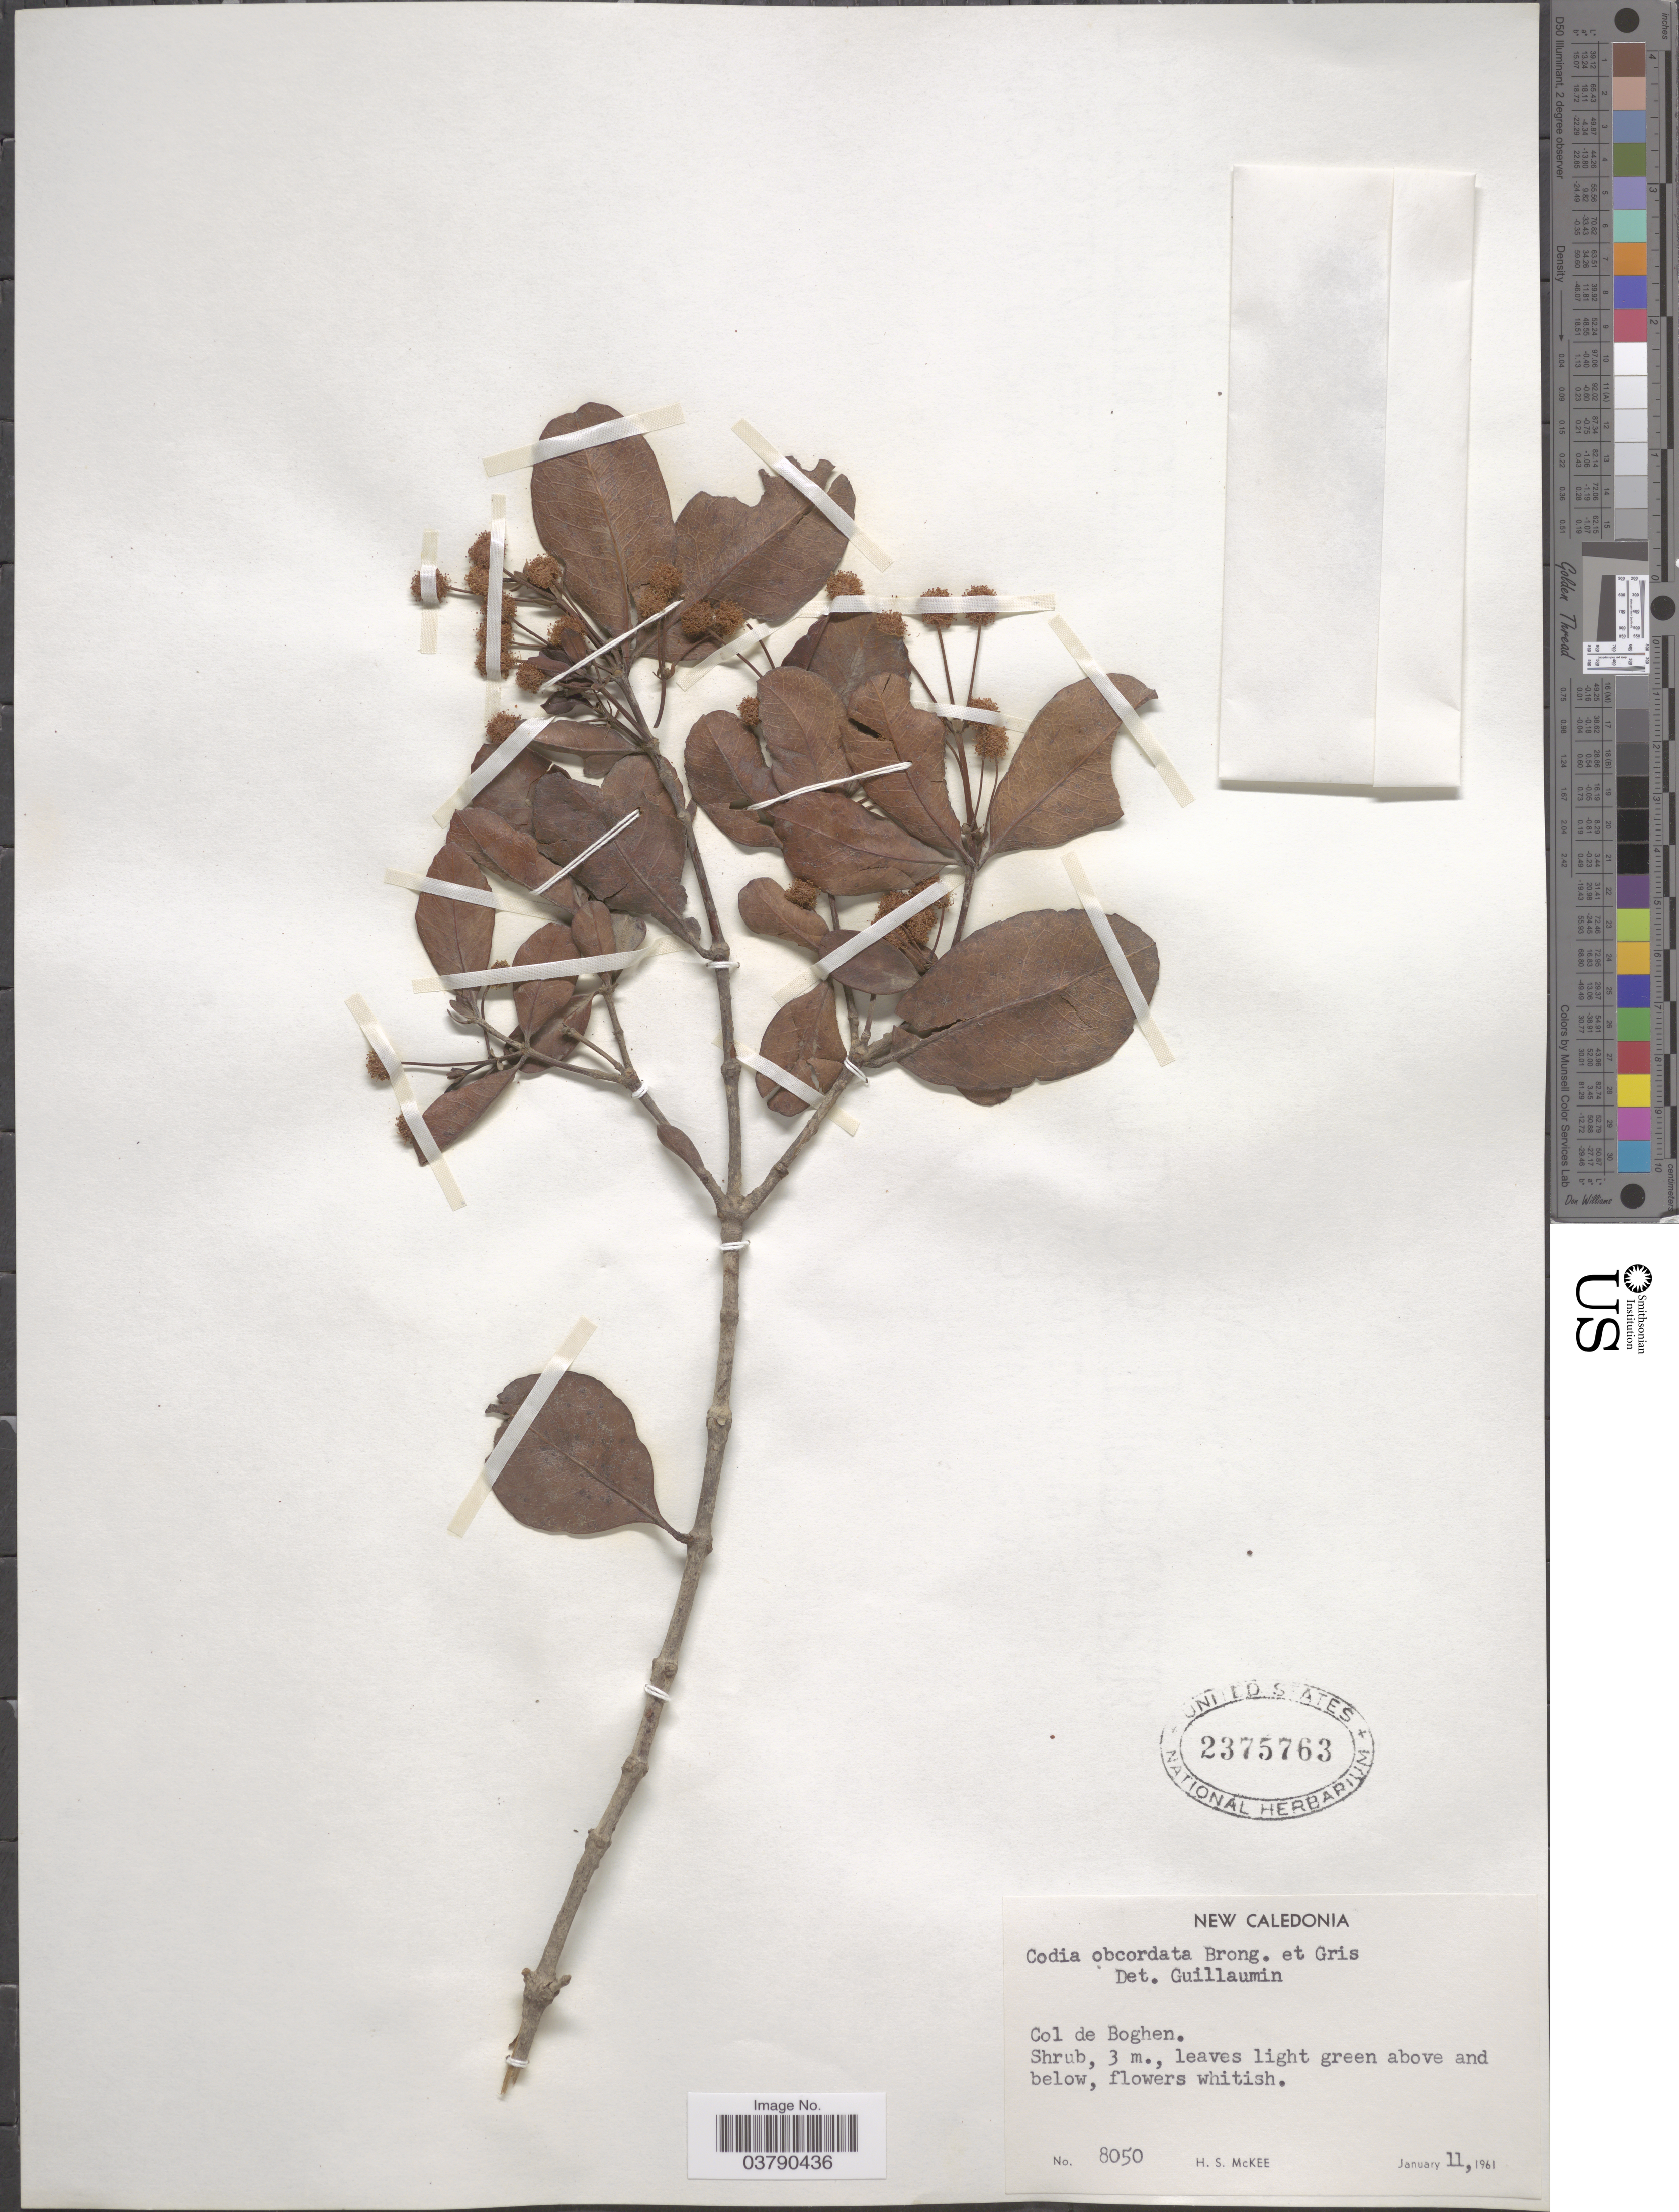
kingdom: Plantae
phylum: Tracheophyta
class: Magnoliopsida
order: Oxalidales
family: Cunoniaceae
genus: Codia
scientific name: Codia obcordata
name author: Brongn. & Gris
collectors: H. S. McKee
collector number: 8050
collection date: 1961-01-11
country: New Caledonia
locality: Col de Boghen.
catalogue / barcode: US 2375763